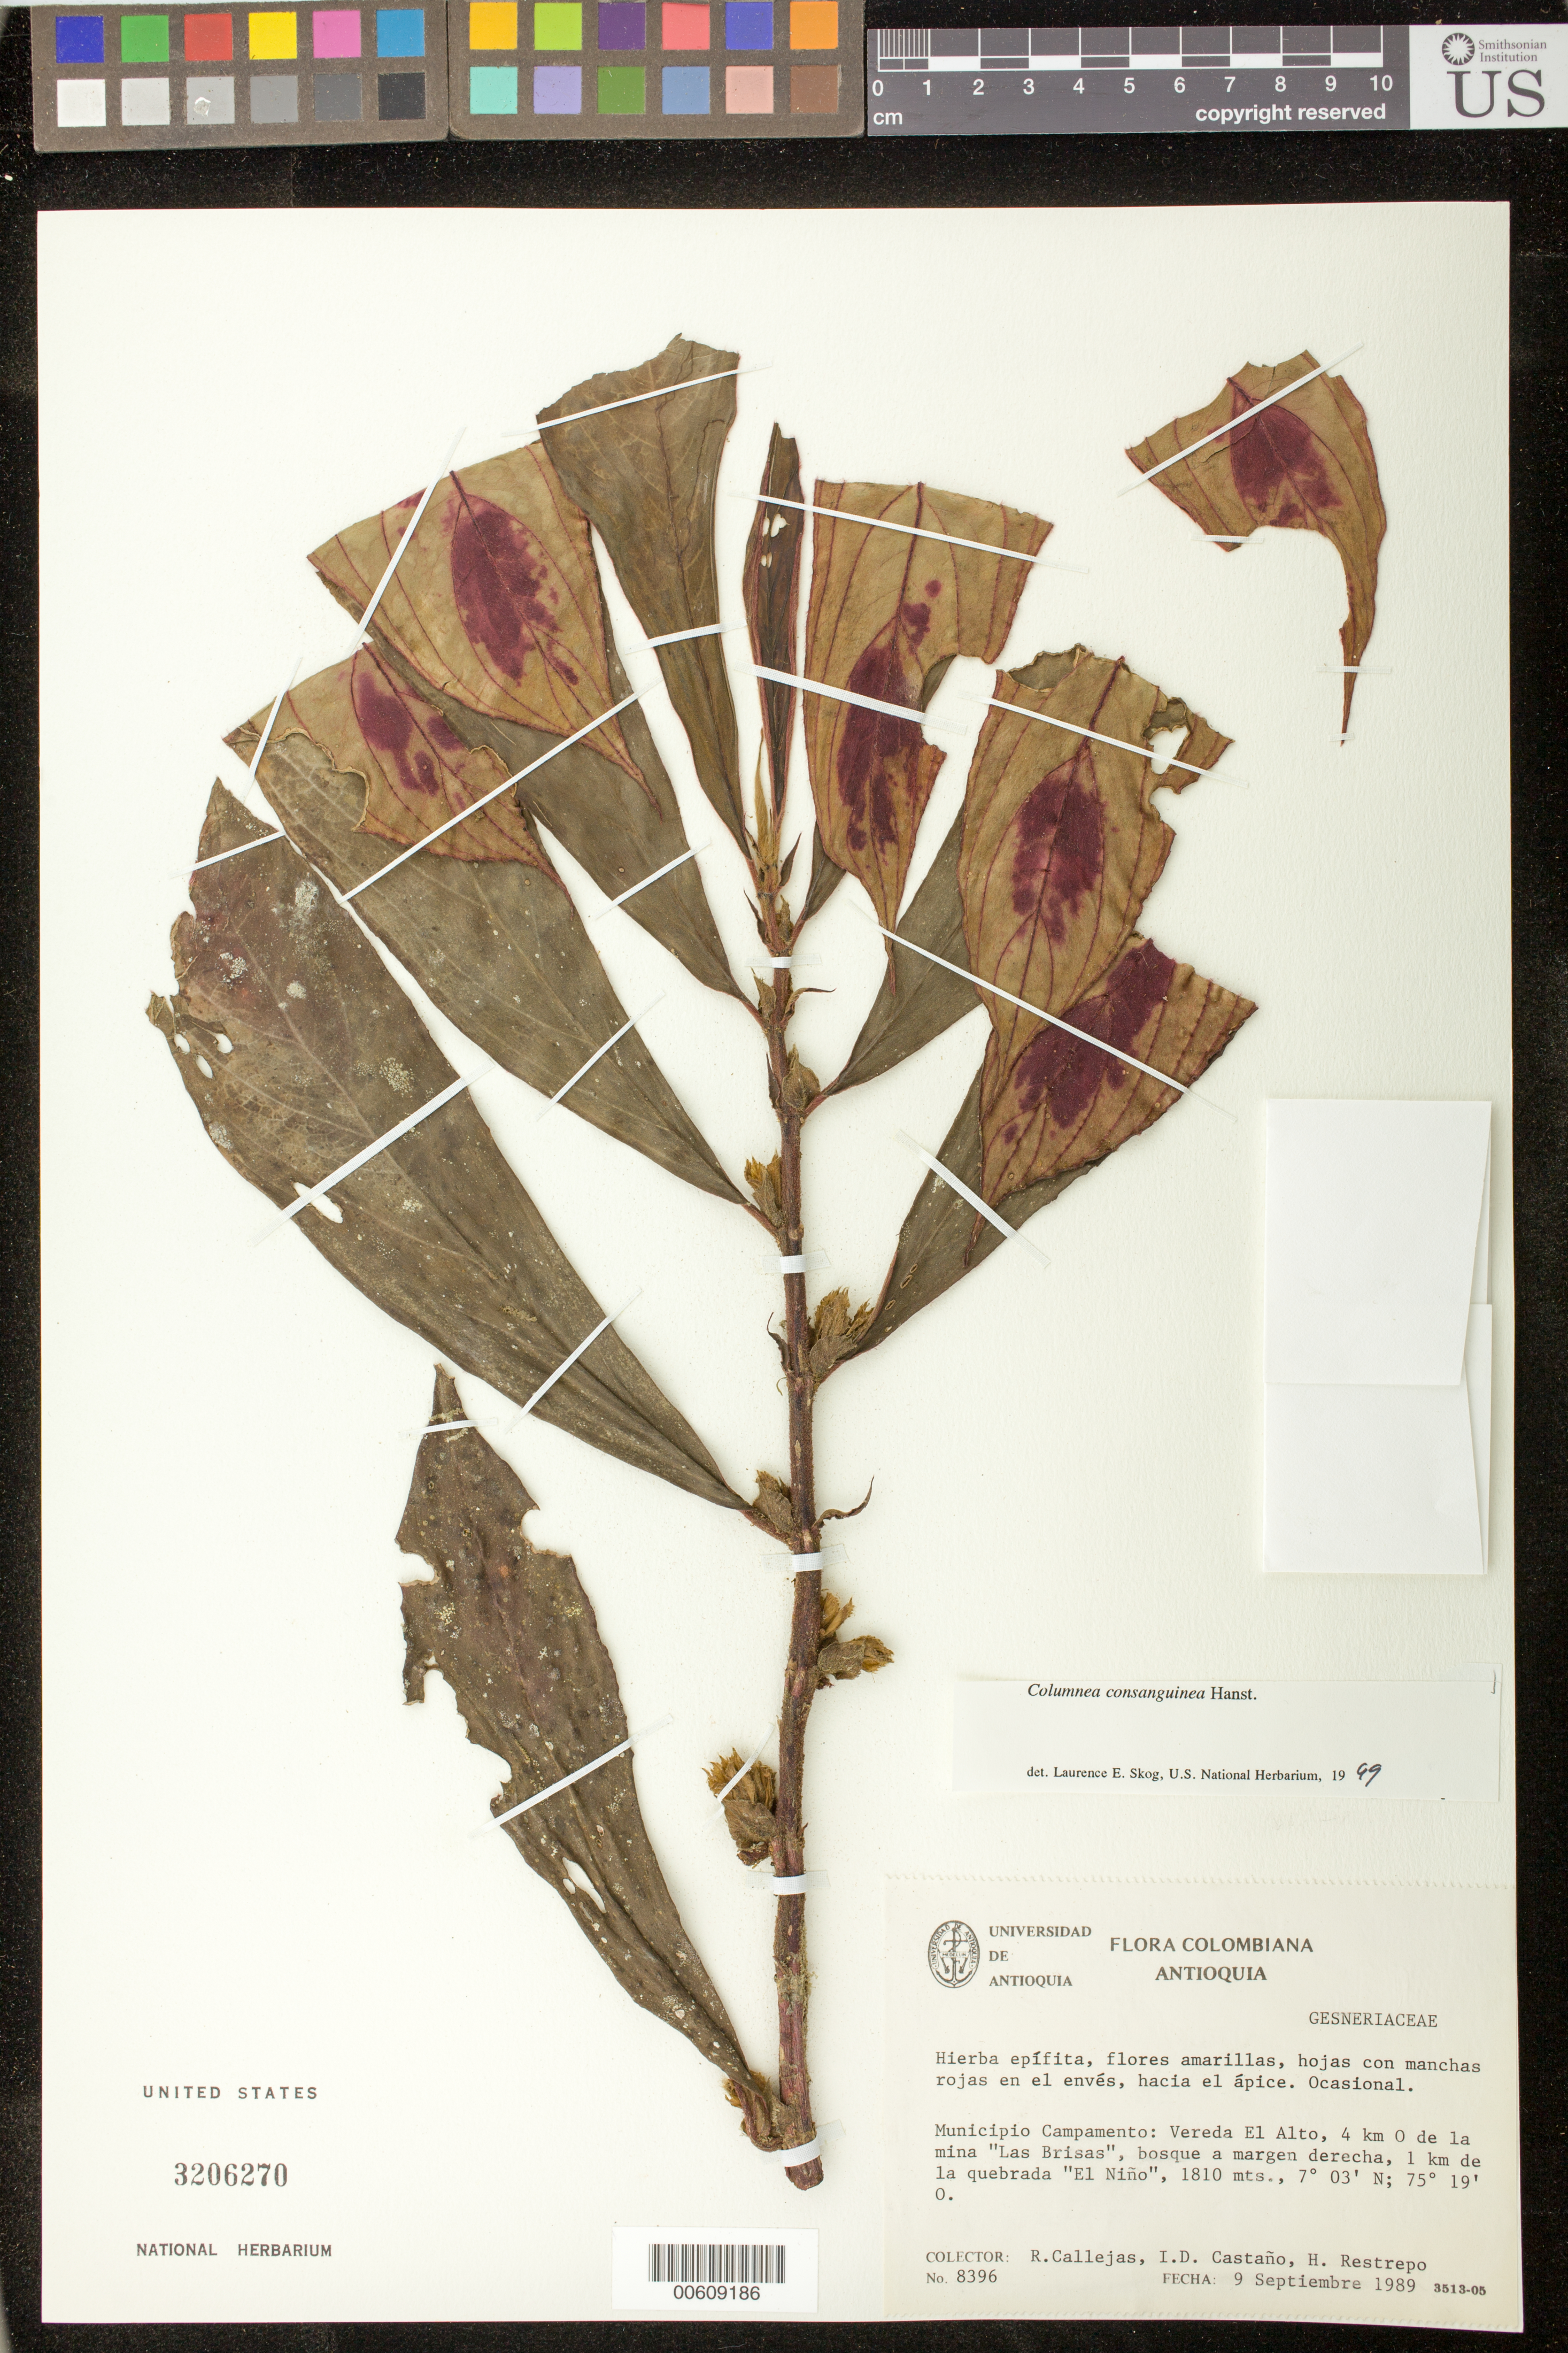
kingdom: Plantae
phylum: Tracheophyta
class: Magnoliopsida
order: Lamiales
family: Gesneriaceae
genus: Columnea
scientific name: Columnea consanguinea Hanst. var. consanguinea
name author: (Hanst.) Hanst.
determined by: Skog, Laurence E.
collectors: R. Callejas, I. Castaño & H. Restrepo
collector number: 8396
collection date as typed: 09 Sep 1989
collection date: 1989-09-09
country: Colombia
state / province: Antioquia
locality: Mpio. Campamento: vereda El Alto, 4 km W de la mina "Las Brisas", a margen derecha, 1 km de la quebrada "El Niño"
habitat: Bosque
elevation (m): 1810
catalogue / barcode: US 3206270